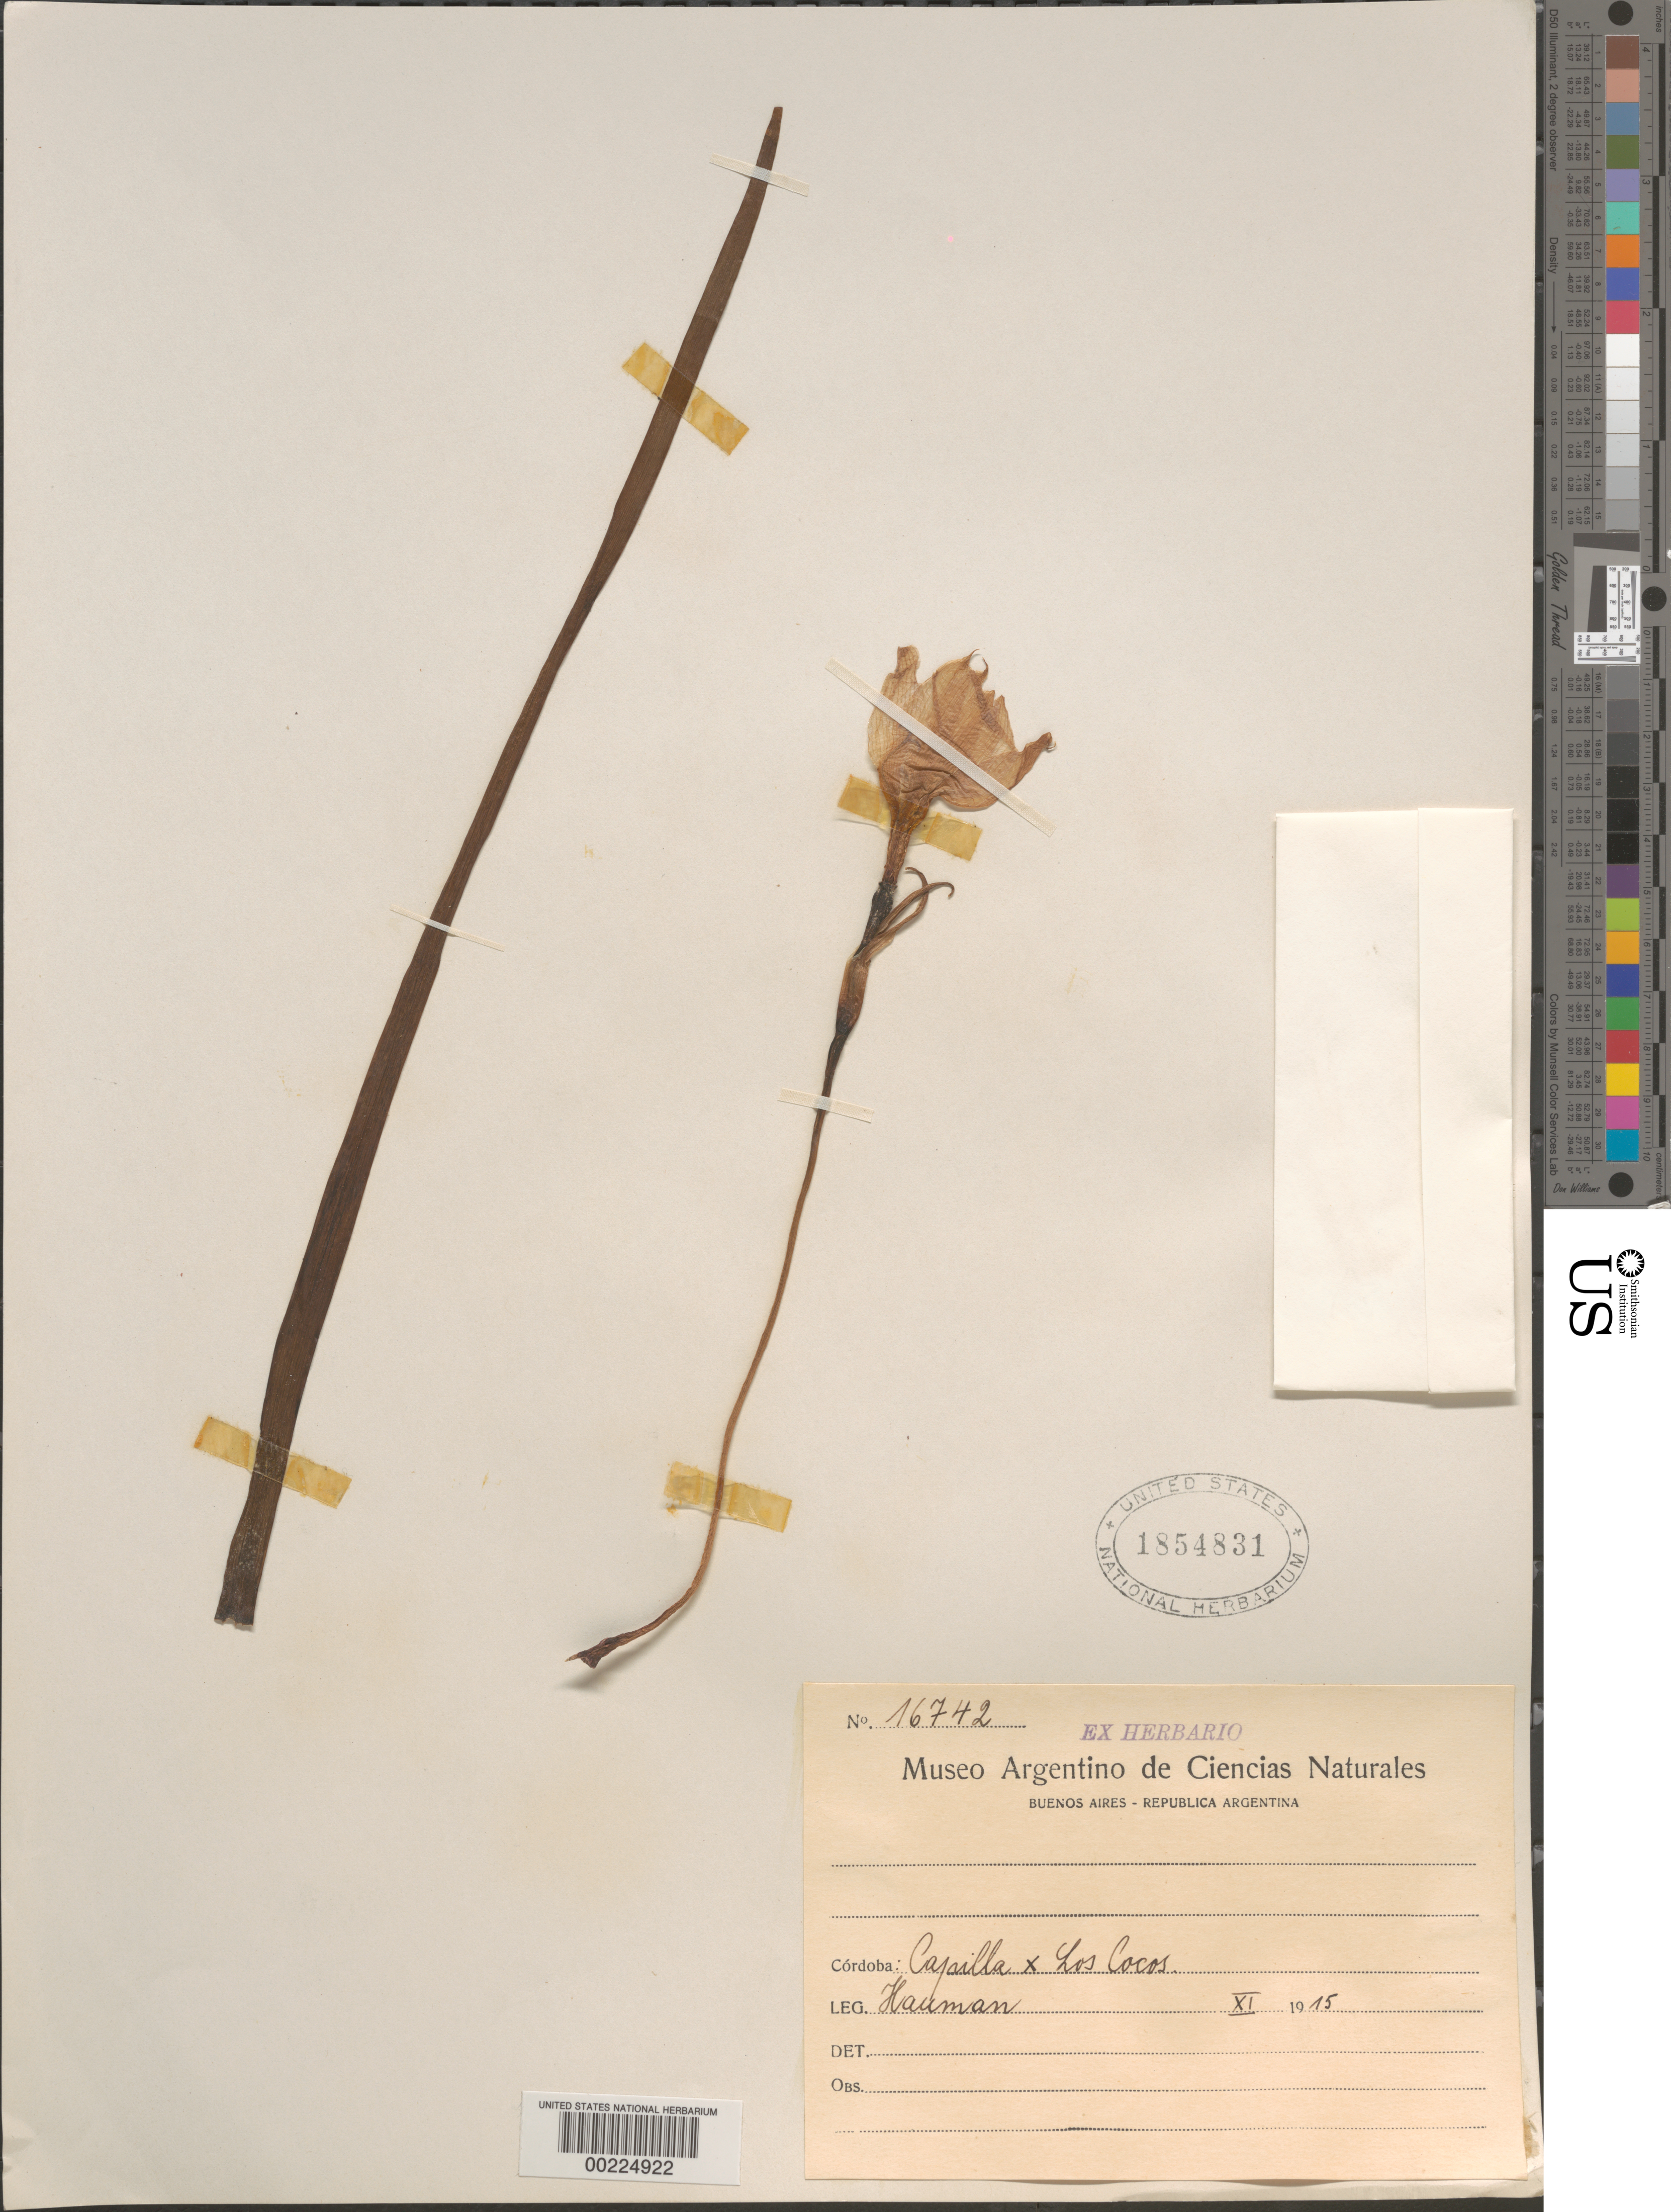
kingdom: Plantae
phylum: Tracheophyta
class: Liliopsida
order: Asparagales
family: Amaryllidaceae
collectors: L. L. Hauman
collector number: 16742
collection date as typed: Nov 1915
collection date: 1915-11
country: Argentina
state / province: Córdoba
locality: Capilla x los Cocos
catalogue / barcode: US 1854831